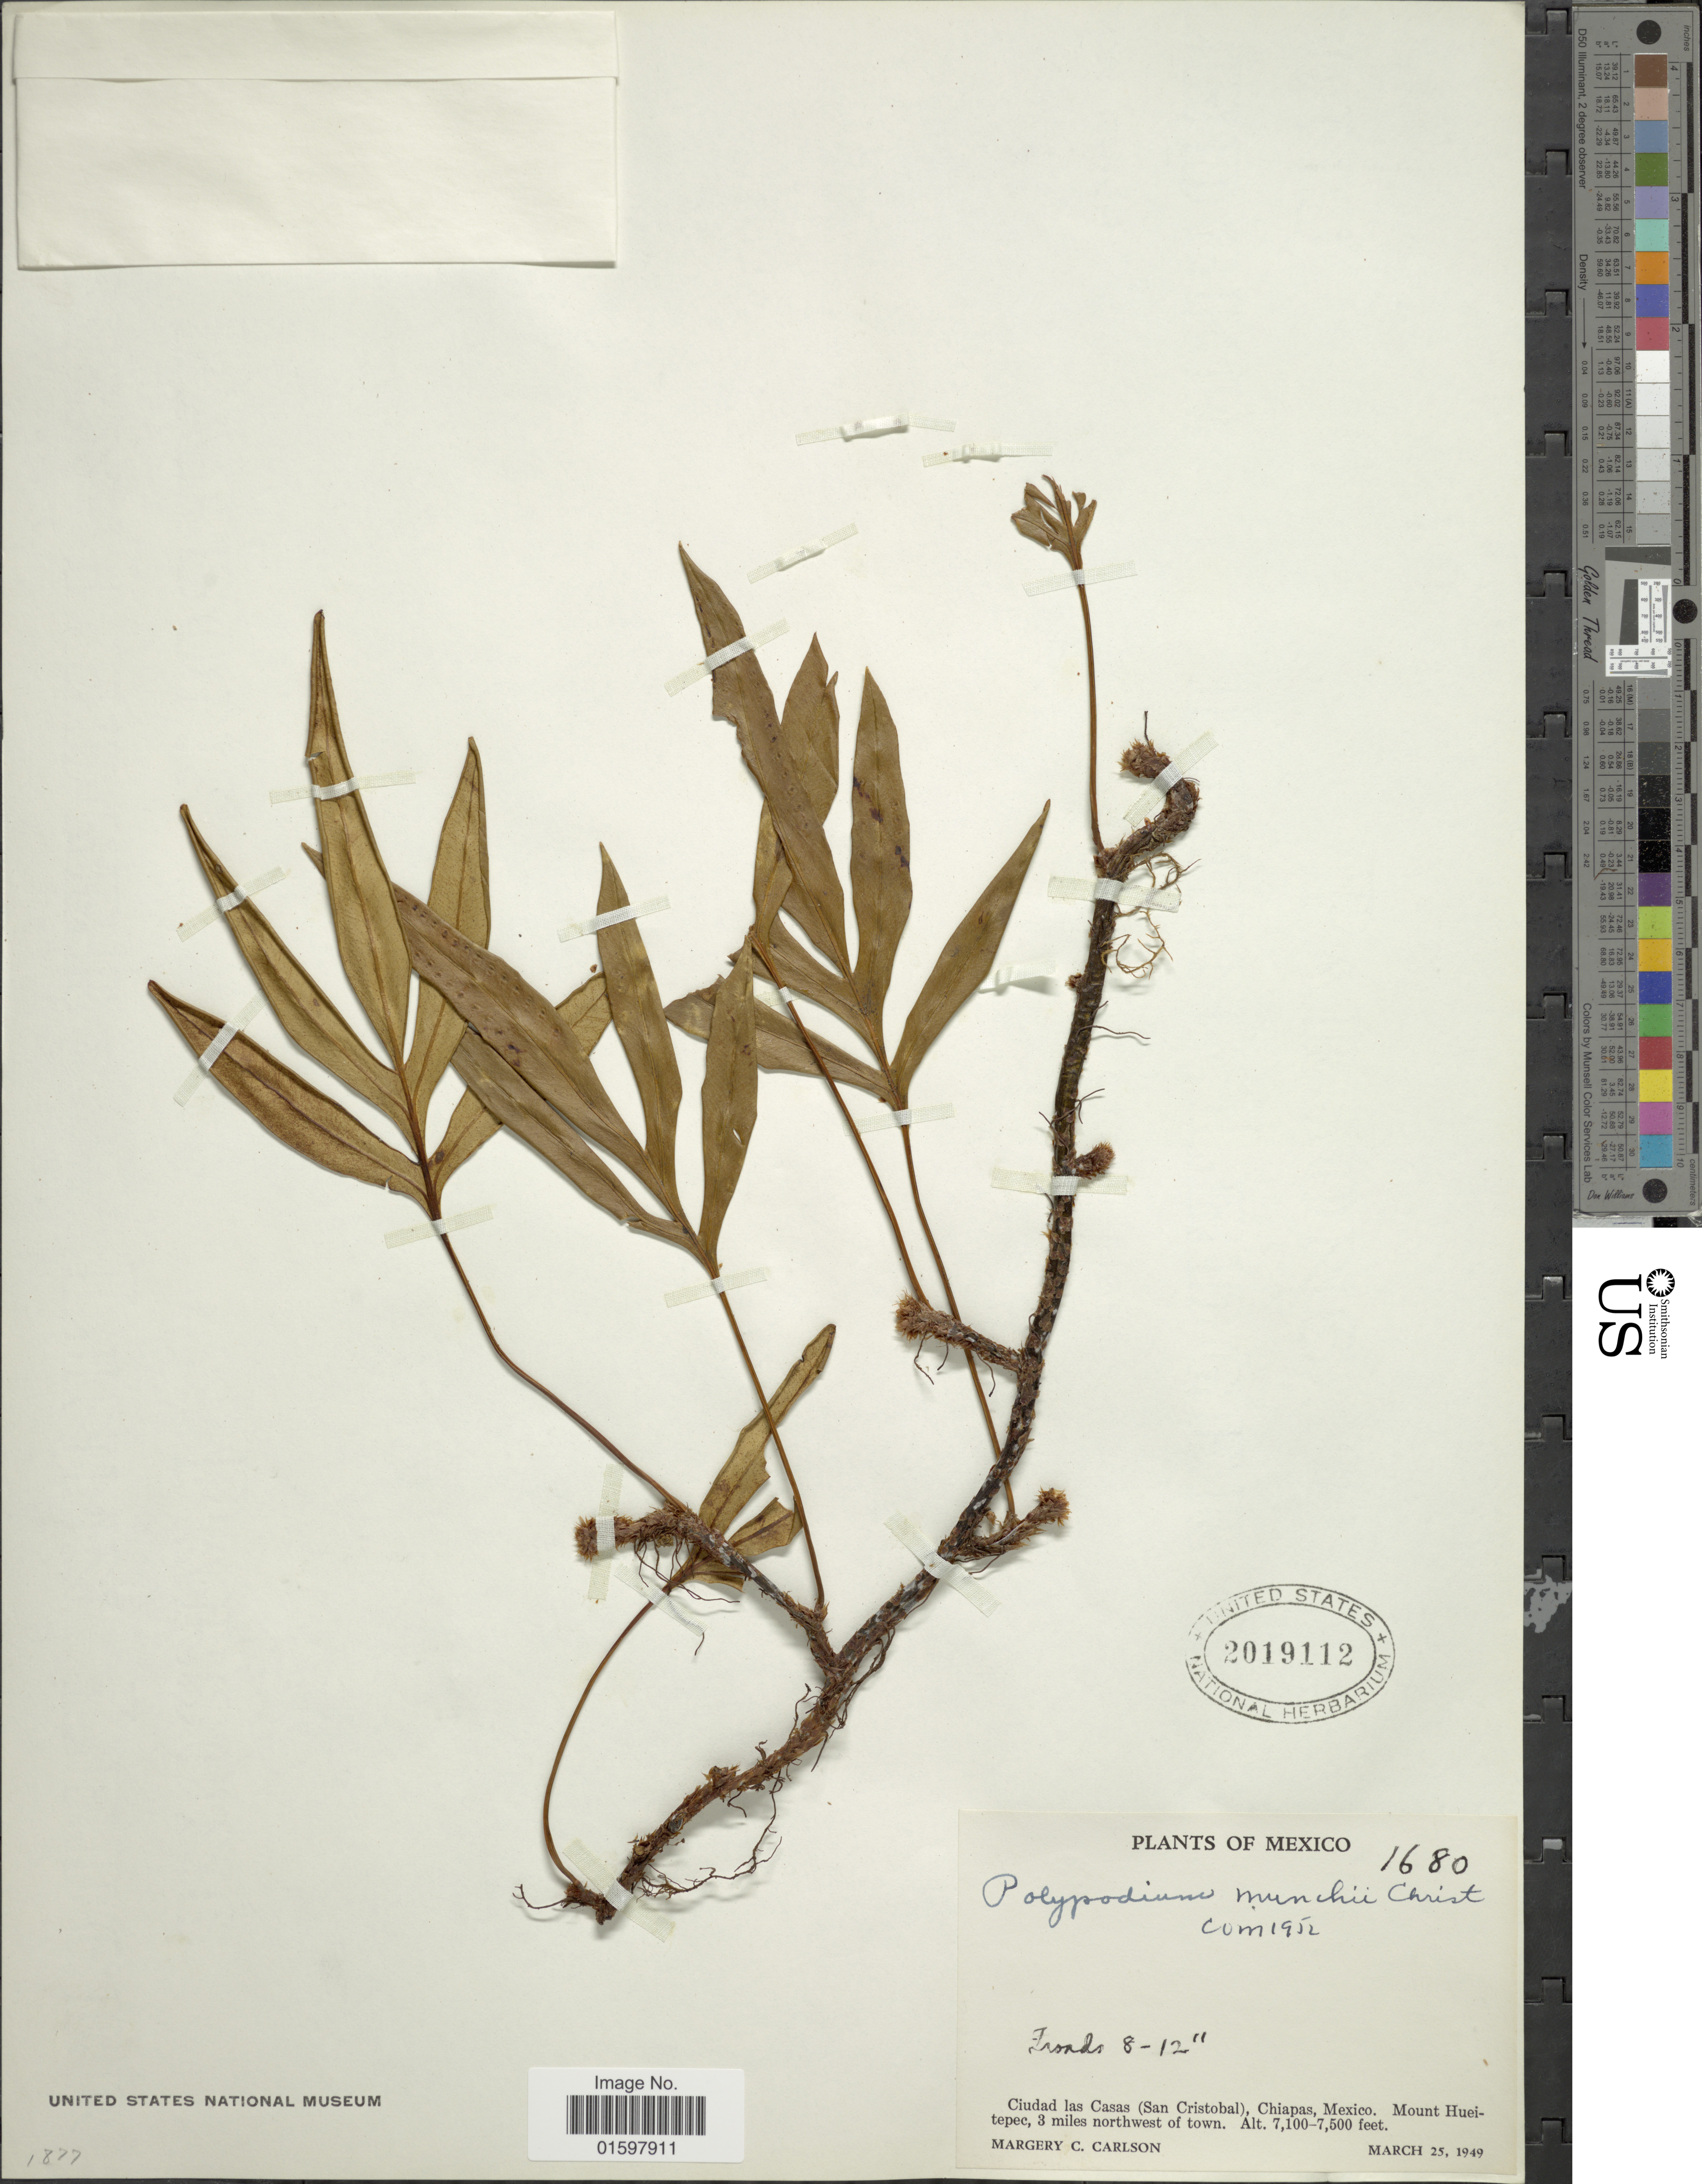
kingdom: Plantae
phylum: Tracheophyta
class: Polypodiopsida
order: Polypodiales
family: Polypodiaceae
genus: Pleopeltis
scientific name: Pleopeltis muenchii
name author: (Christ) A.R. Sm.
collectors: M. C. Carlson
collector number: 1680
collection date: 1949-03-25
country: Mexico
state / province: Chiapas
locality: Ciudad las Casas (San Cristobal),Mount Hueitepec, 3 miles northwest of town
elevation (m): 2164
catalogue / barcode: US 2019112